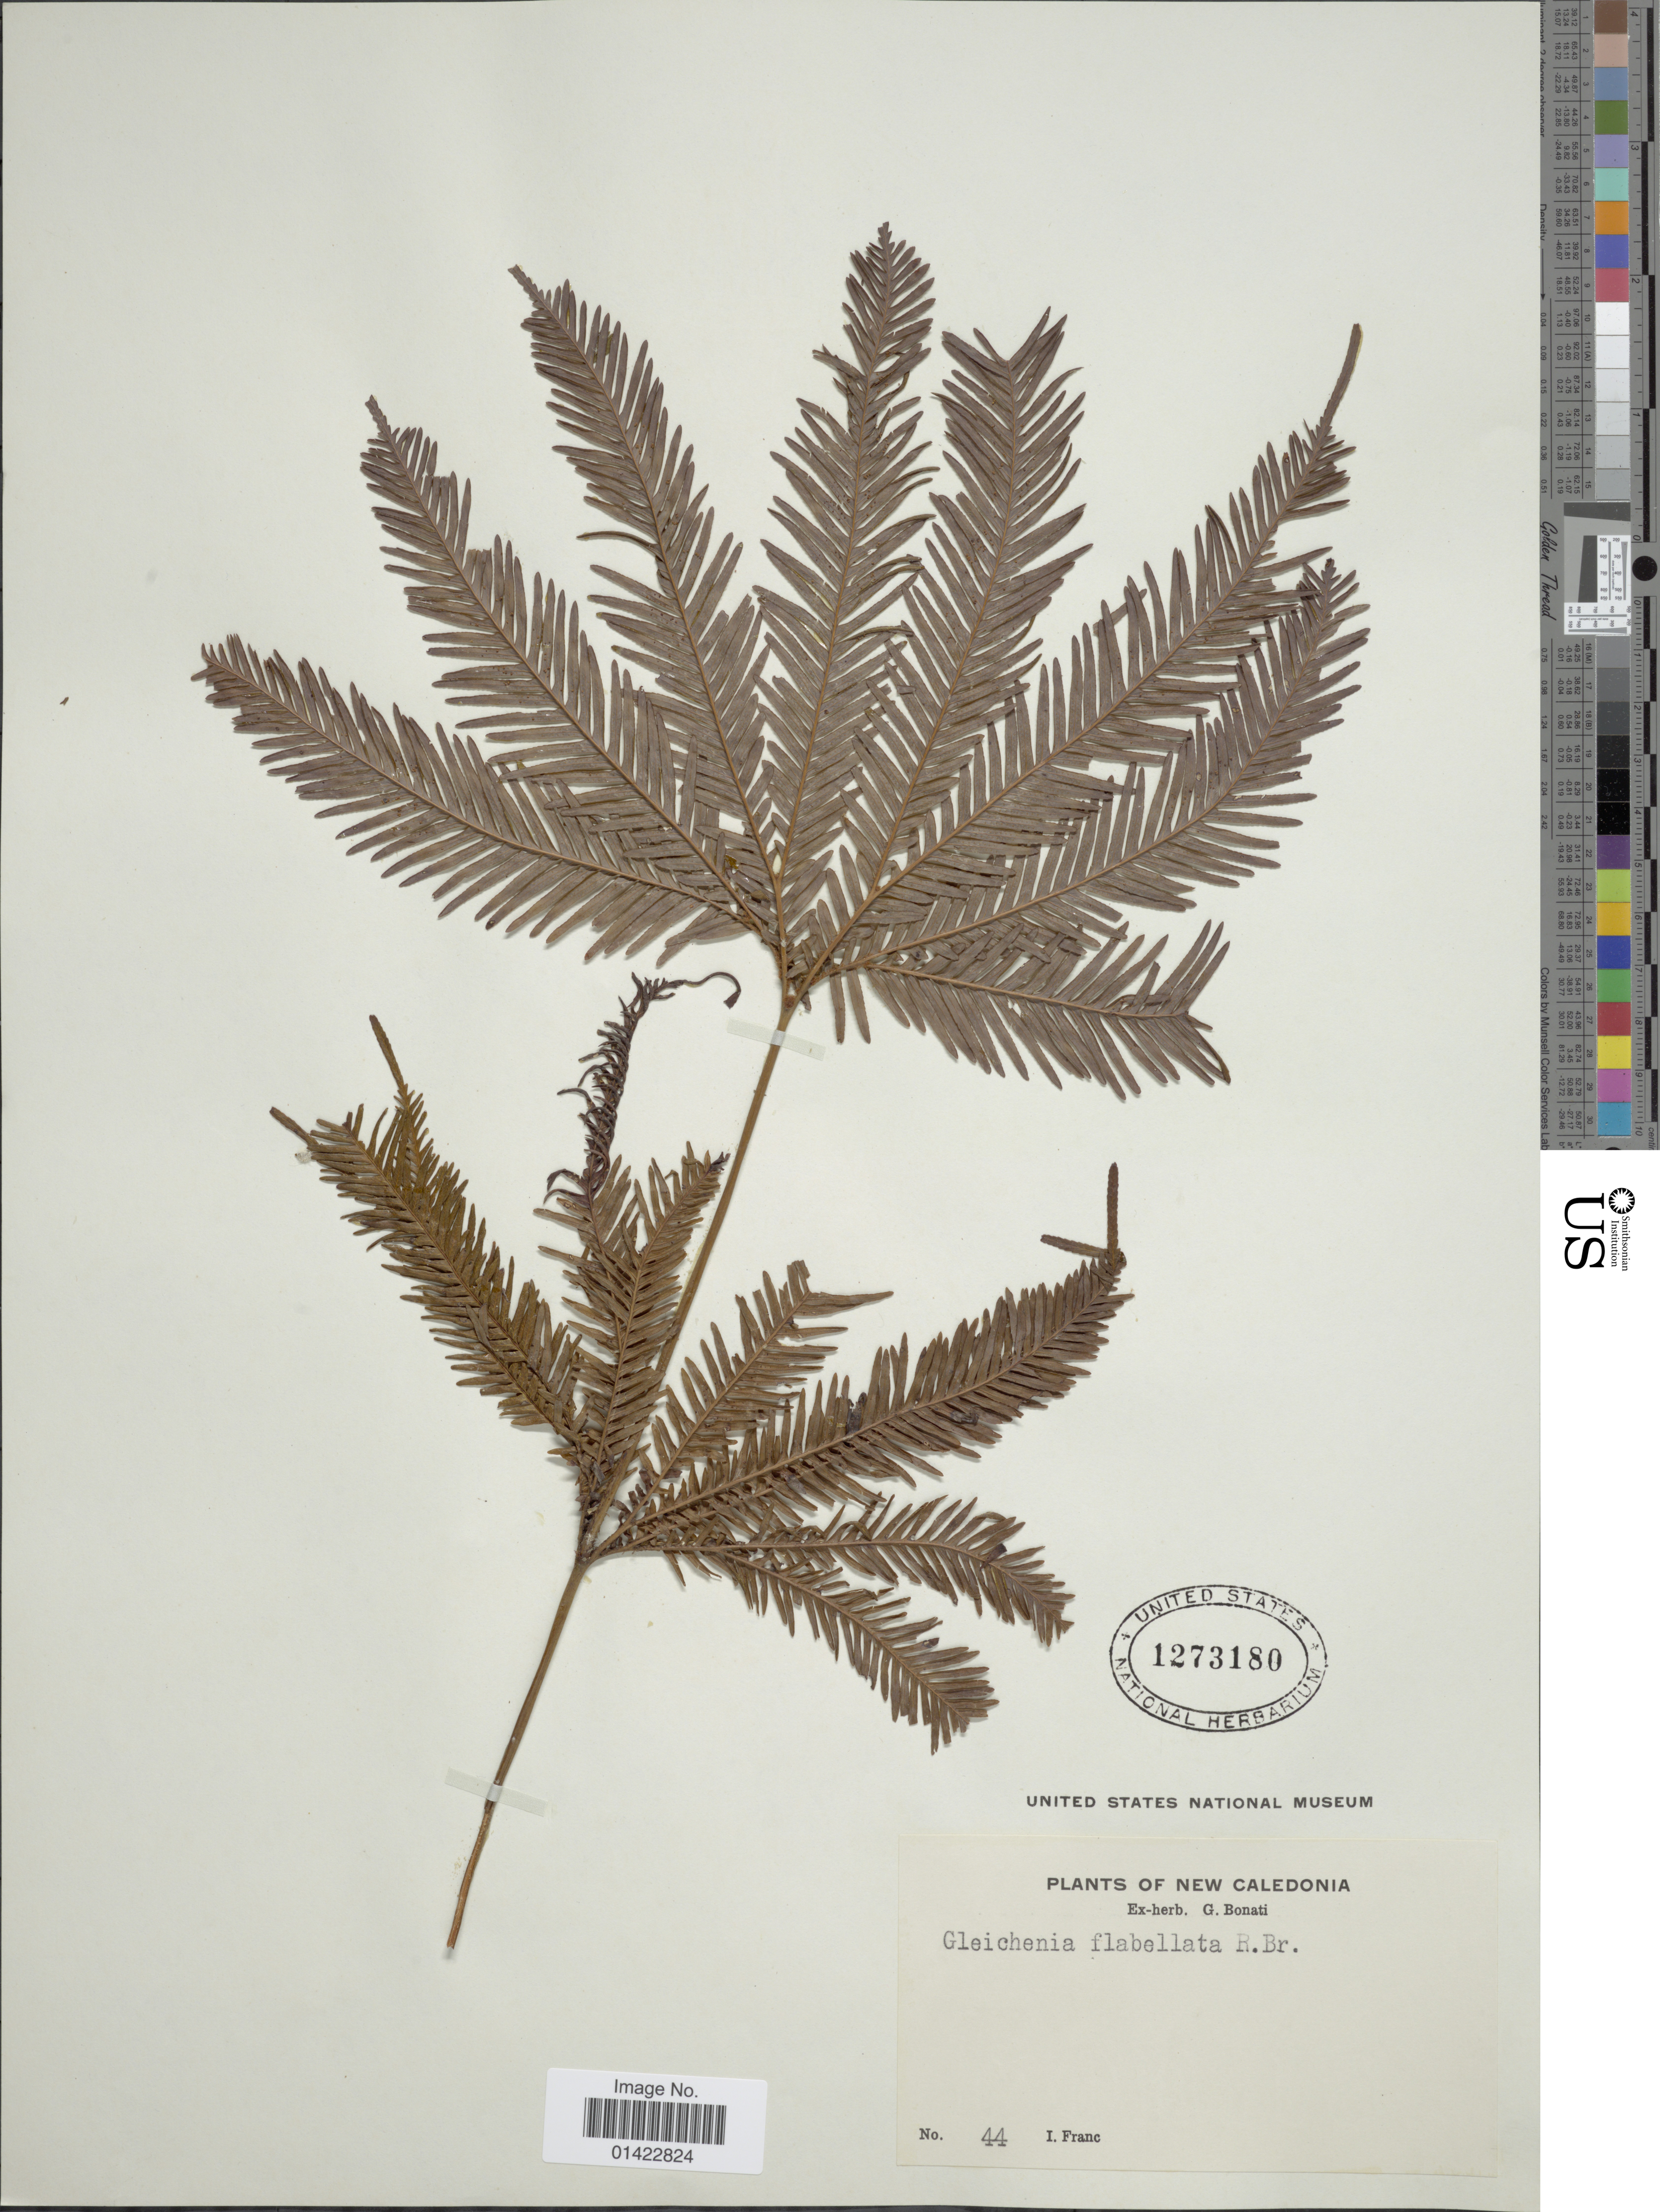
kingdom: Plantae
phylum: Tracheophyta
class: Polypodiopsida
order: Gleicheniales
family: Gleicheniaceae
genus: Sticherus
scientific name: Sticherus flabellatus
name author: (R. Br.) H. St. John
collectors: I. Franc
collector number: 44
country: New Caledonia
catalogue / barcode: US 1273180